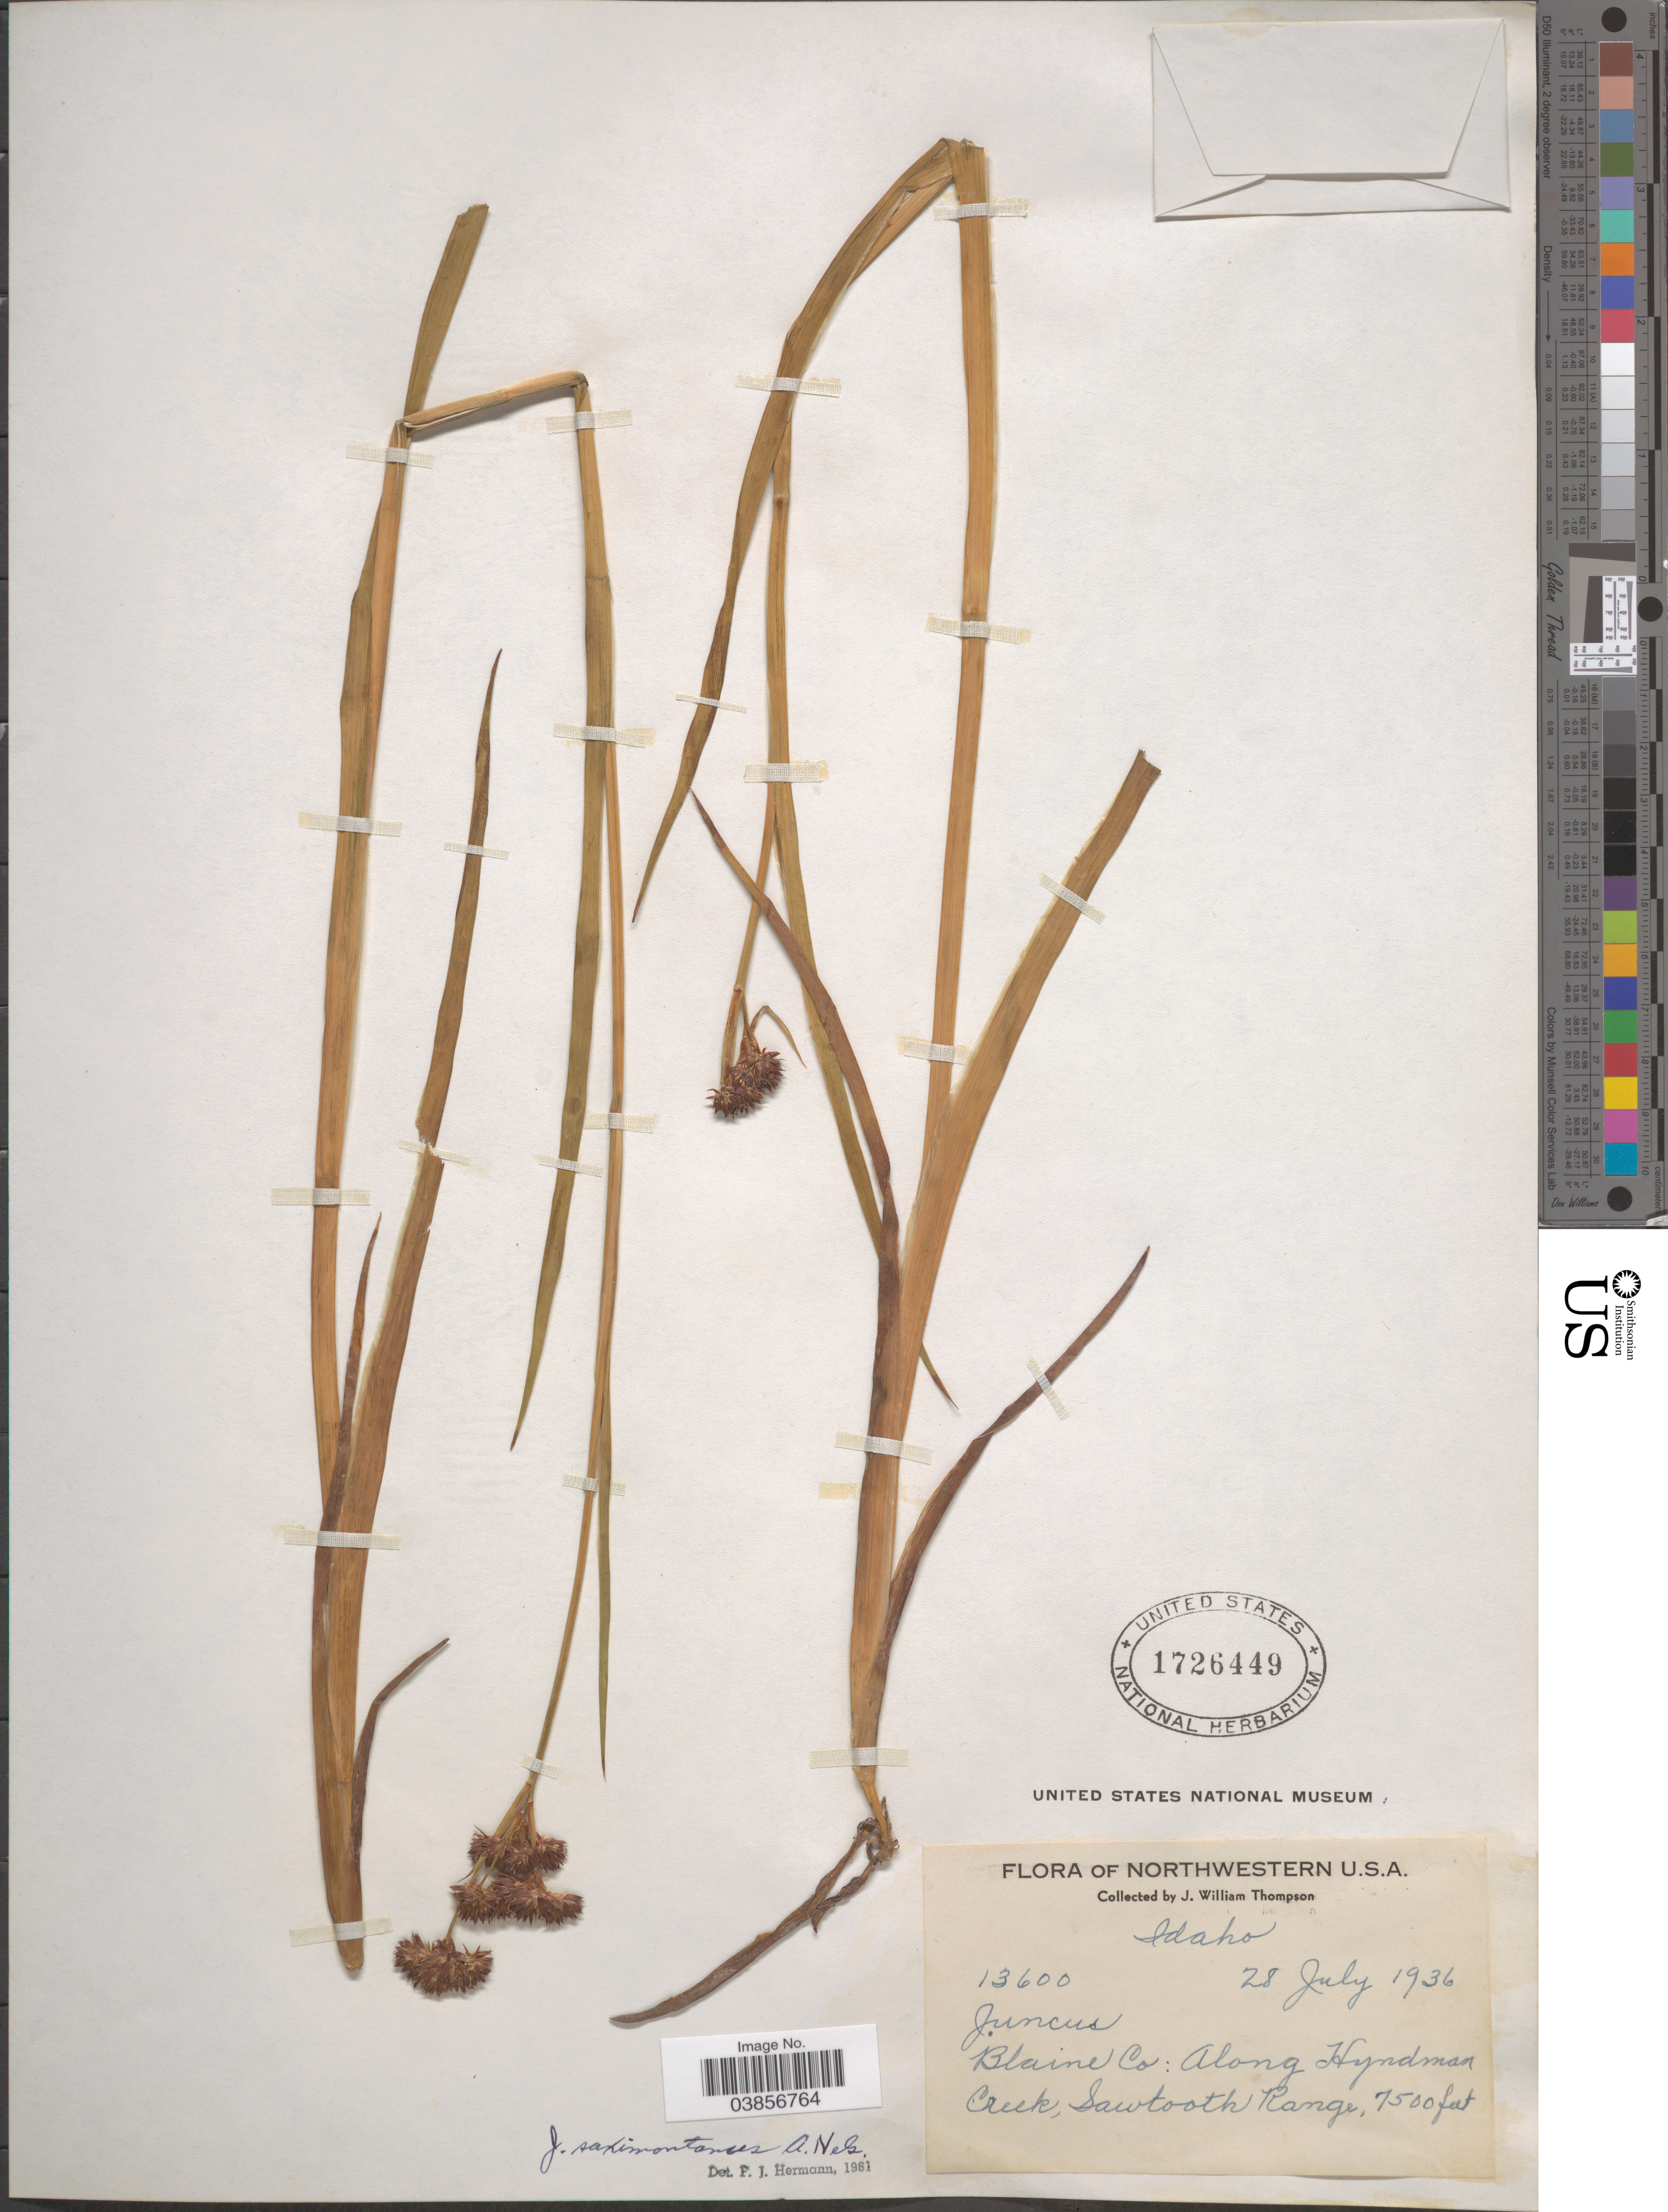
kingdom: Plantae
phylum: Tracheophyta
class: Liliopsida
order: Poales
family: Juncaceae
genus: Juncus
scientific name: Juncus saximontanus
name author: A. Nelson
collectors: J. W. Thompson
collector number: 13600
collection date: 1936-07-28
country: United States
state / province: Idaho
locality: Blaine Co: Along Hyndman Creek, Sawtooth Range.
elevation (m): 2286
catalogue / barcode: US 1726449